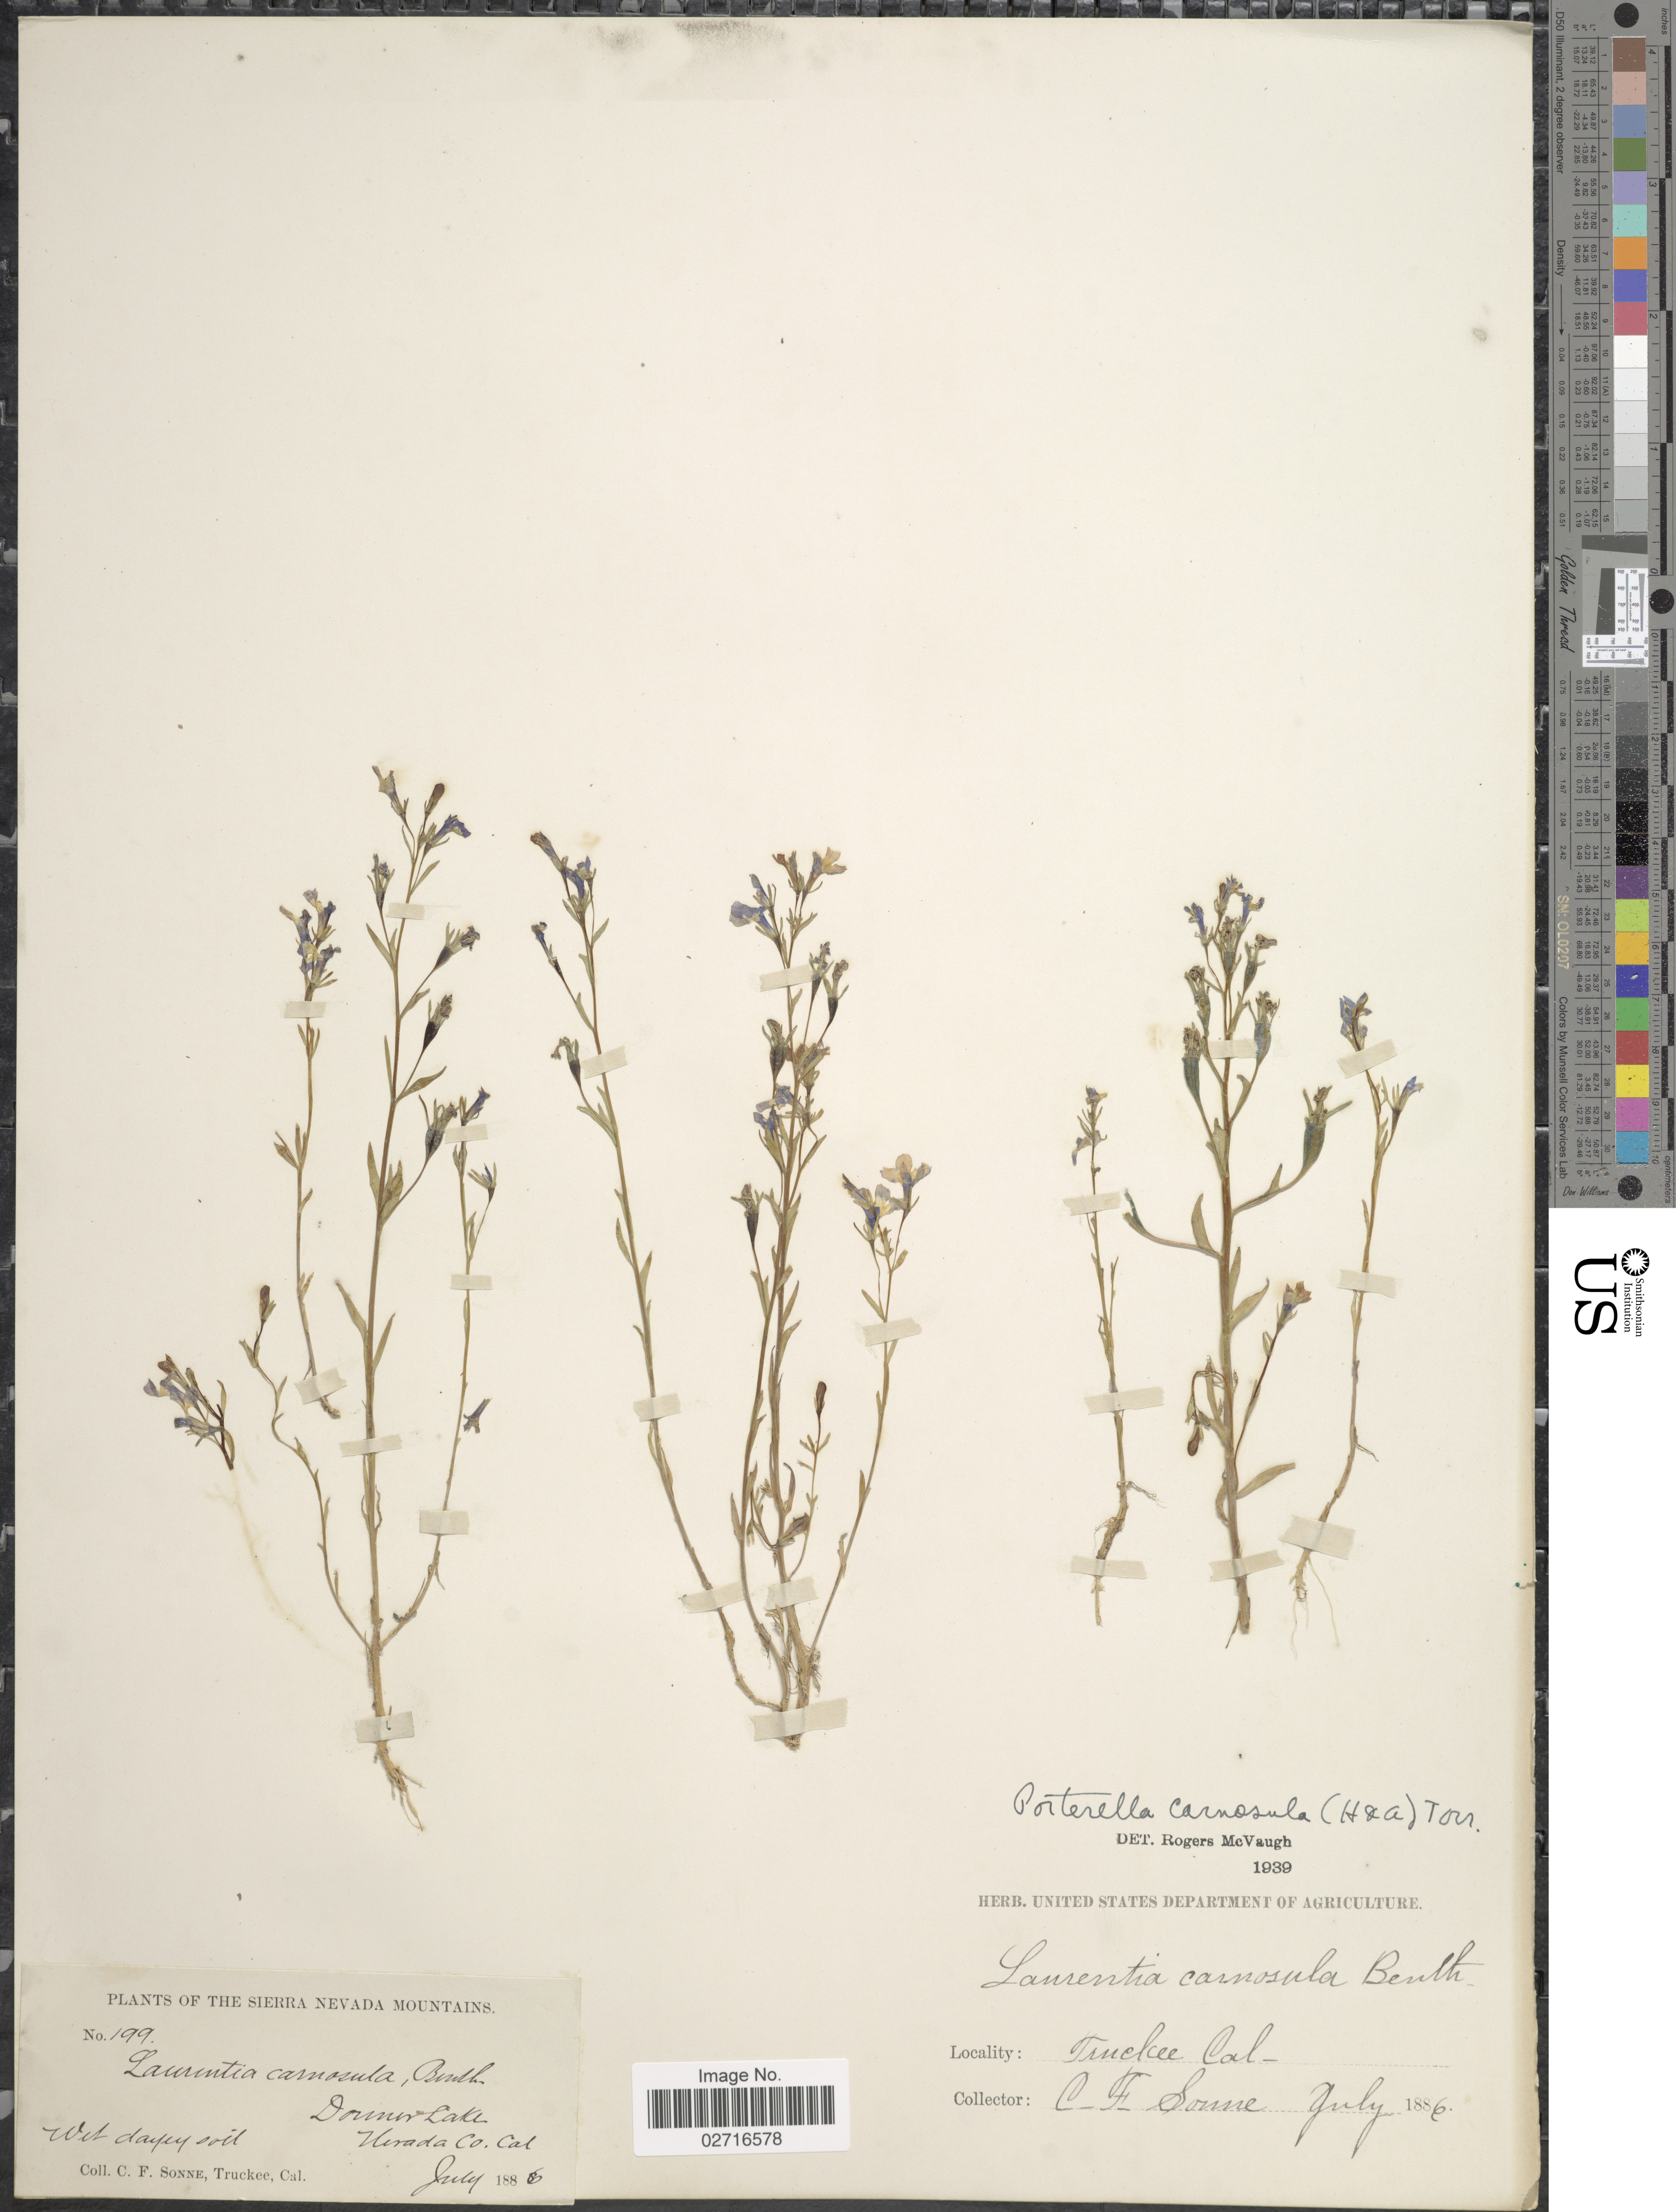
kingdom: Plantae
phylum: Tracheophyta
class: Magnoliopsida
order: Asterales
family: Campanulaceae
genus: Laurentia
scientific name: Laurentia carnosula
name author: (Hook. & Arn.) Benth. ex A. Gray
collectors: C. Sonne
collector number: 199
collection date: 1886-07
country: United States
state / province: California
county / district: Nevada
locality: Truckee Cal., Donner Lake, Nevada Co., The Sierra Nevada Mountains.